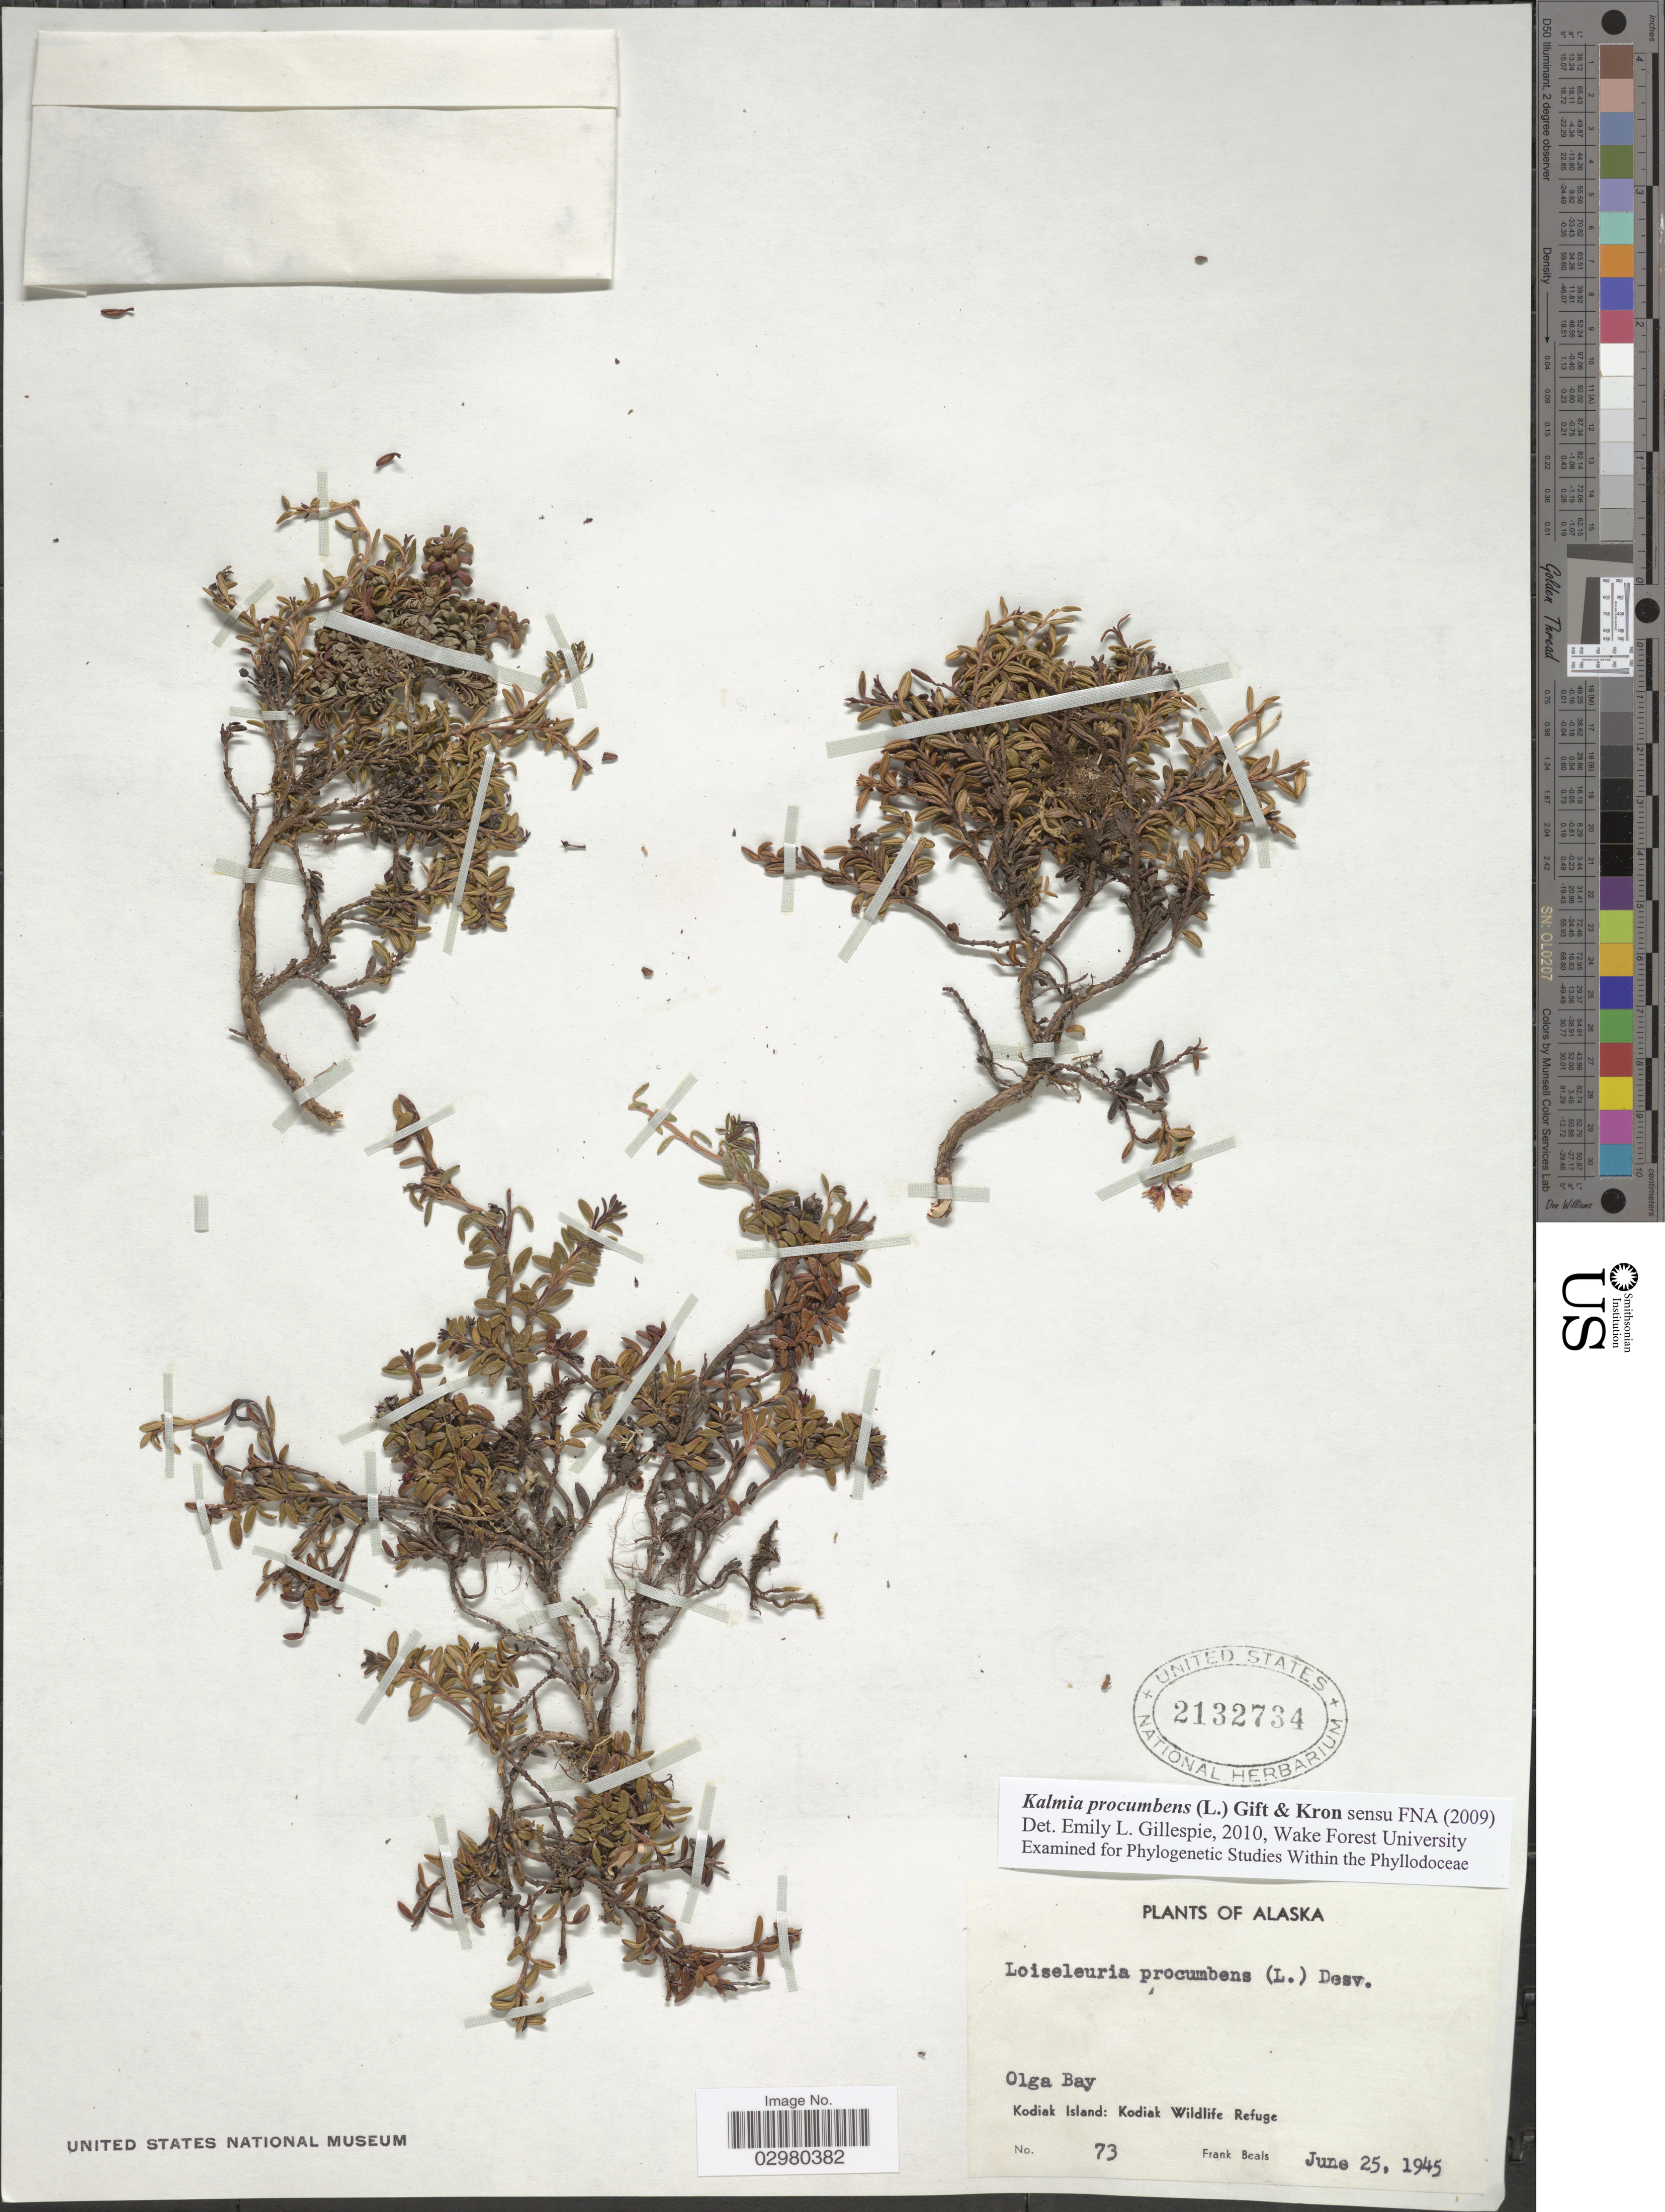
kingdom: Plantae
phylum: Tracheophyta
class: Magnoliopsida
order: Ericales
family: Ericaceae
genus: Loiseleuria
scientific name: Loiseleuria procumbens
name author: (L.) Desv.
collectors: F. Beals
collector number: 73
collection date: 1945-06-25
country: United States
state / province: Alaska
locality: Olga Bay. Kodiak Island: Kodiak Wildlife Refuge.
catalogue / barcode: US 2132734